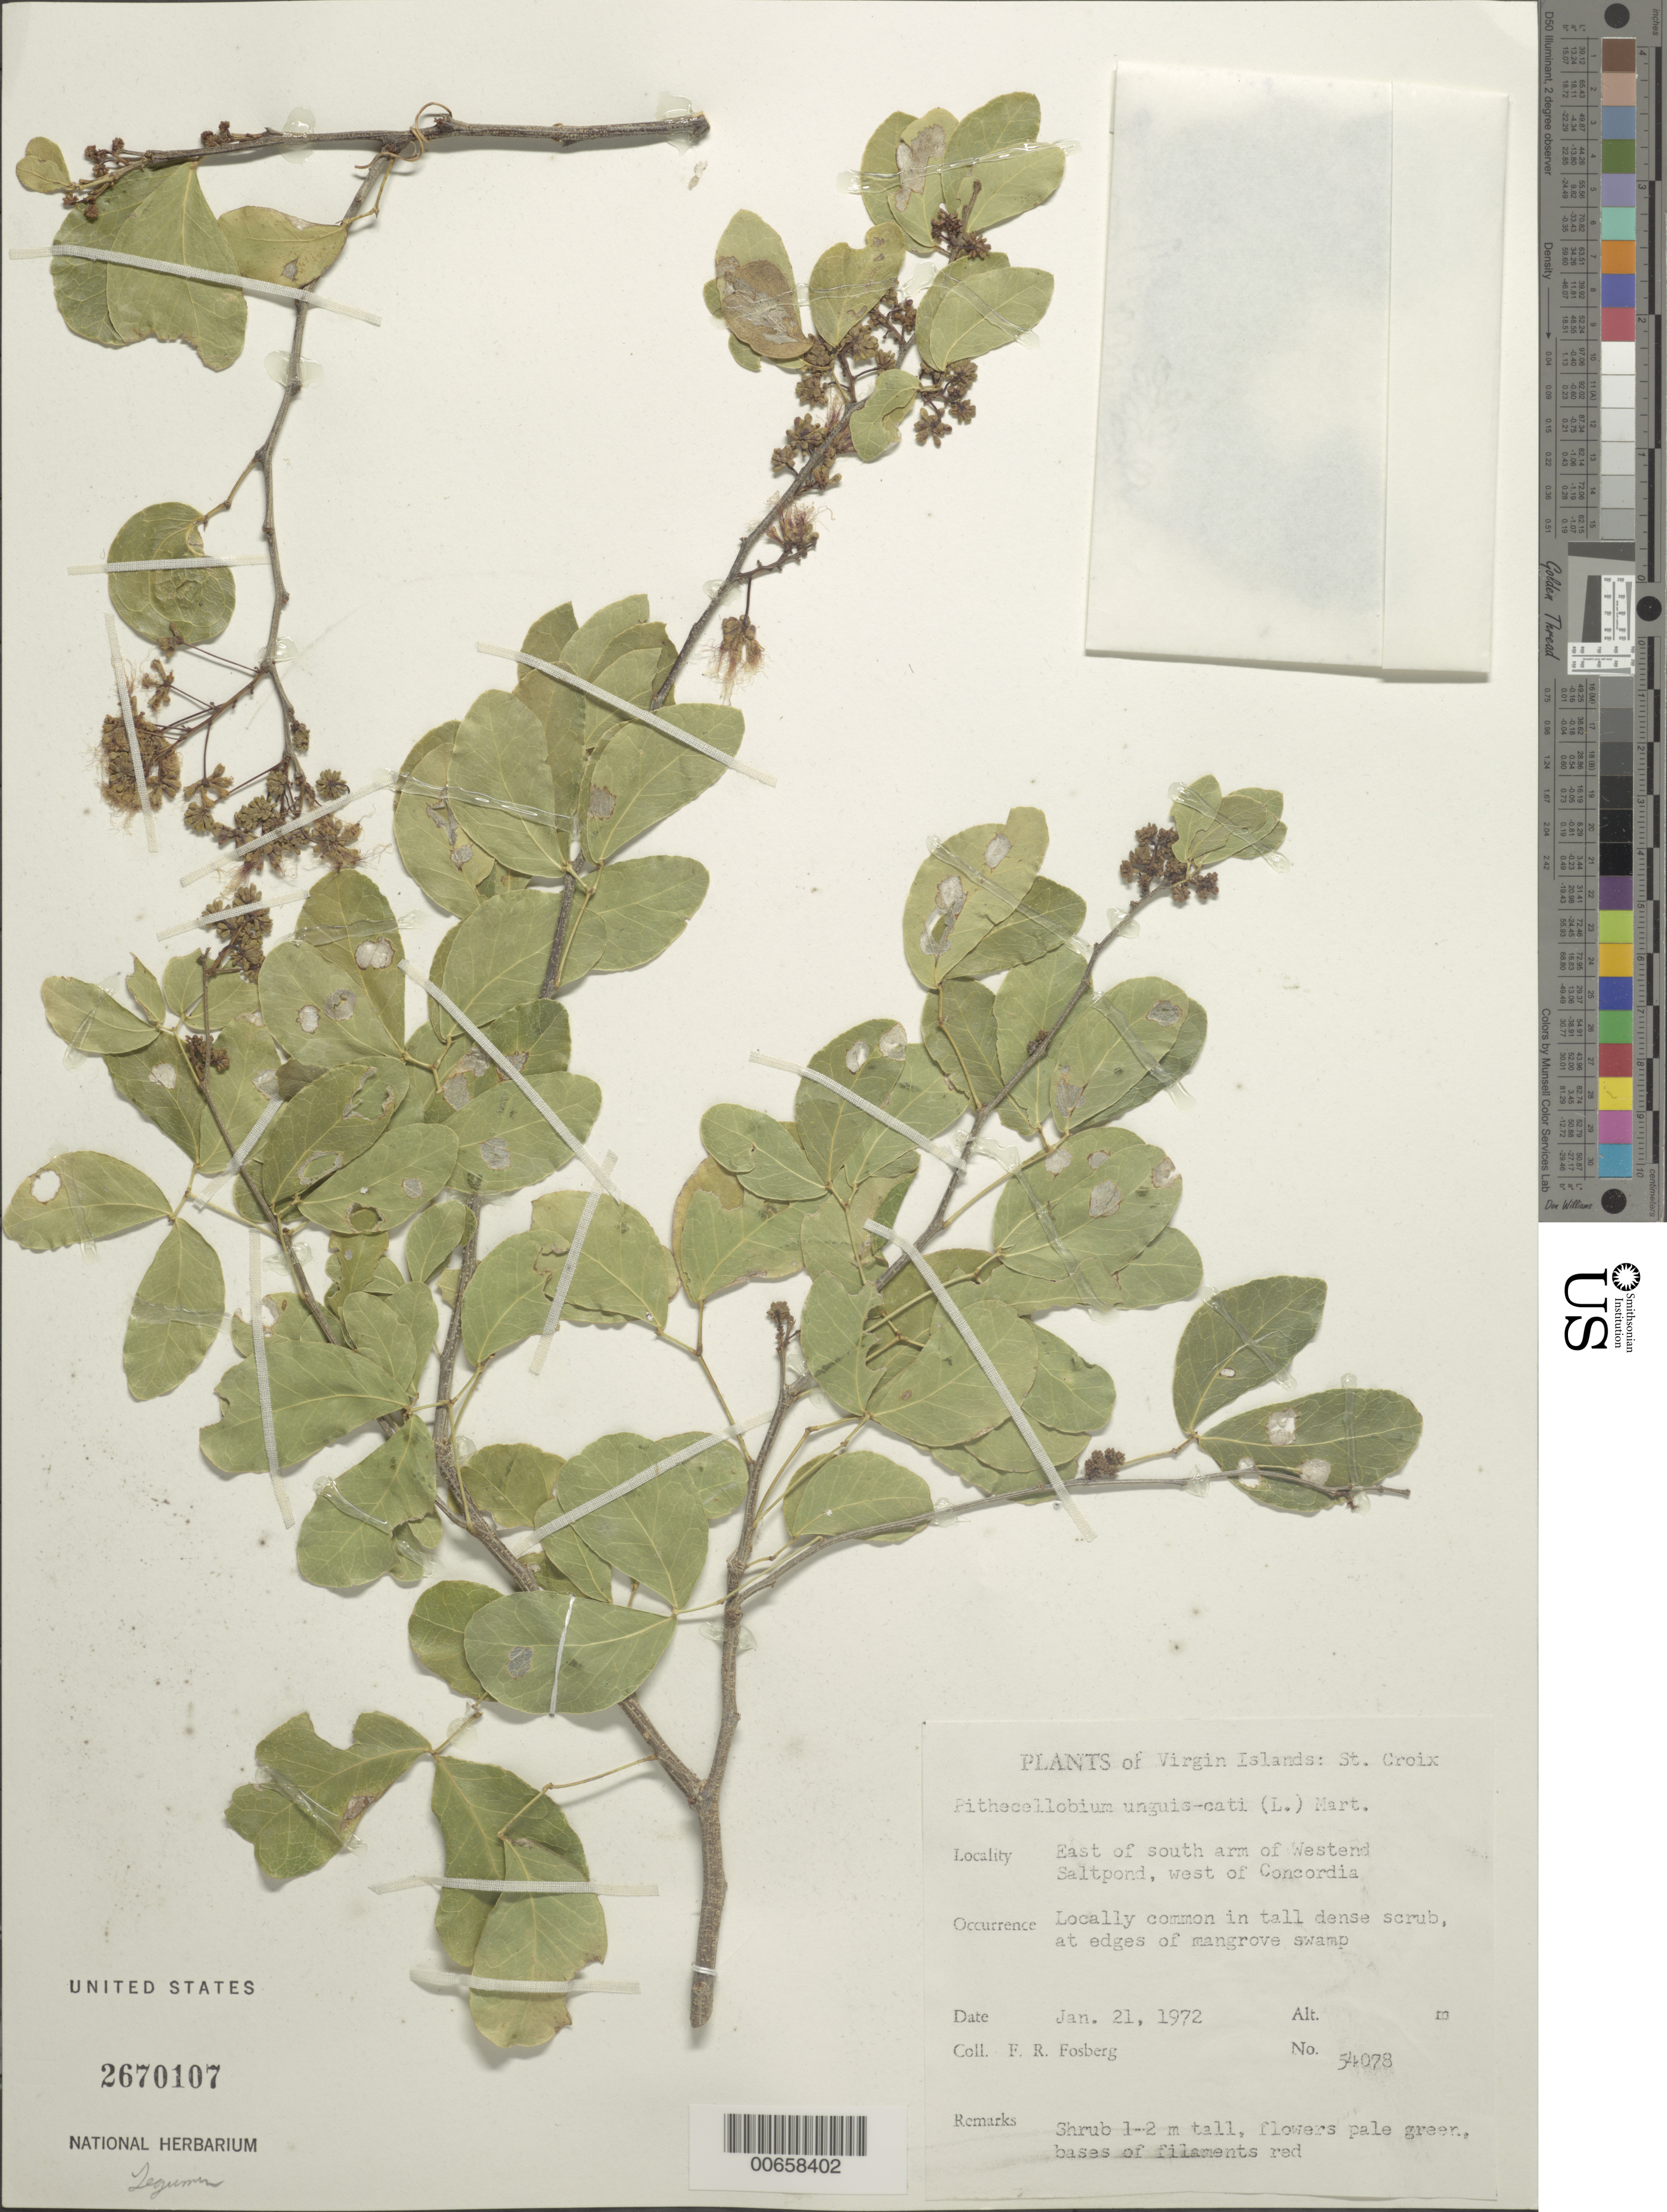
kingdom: Plantae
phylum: Tracheophyta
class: Magnoliopsida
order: Fabales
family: Fabaceae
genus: Pithecellobium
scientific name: Pithecellobium unguis-cati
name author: (L.) Benth.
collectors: F. R. Fosberg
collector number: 54078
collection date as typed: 21 Jan 1972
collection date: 1972-01-21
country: U.S. Virgin Islands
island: St. Croix Island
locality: Saltpond, E of S arm of Westend; W of Concordia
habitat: In tall dense scrub, at edges of mangrove swamp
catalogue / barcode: US 2670107